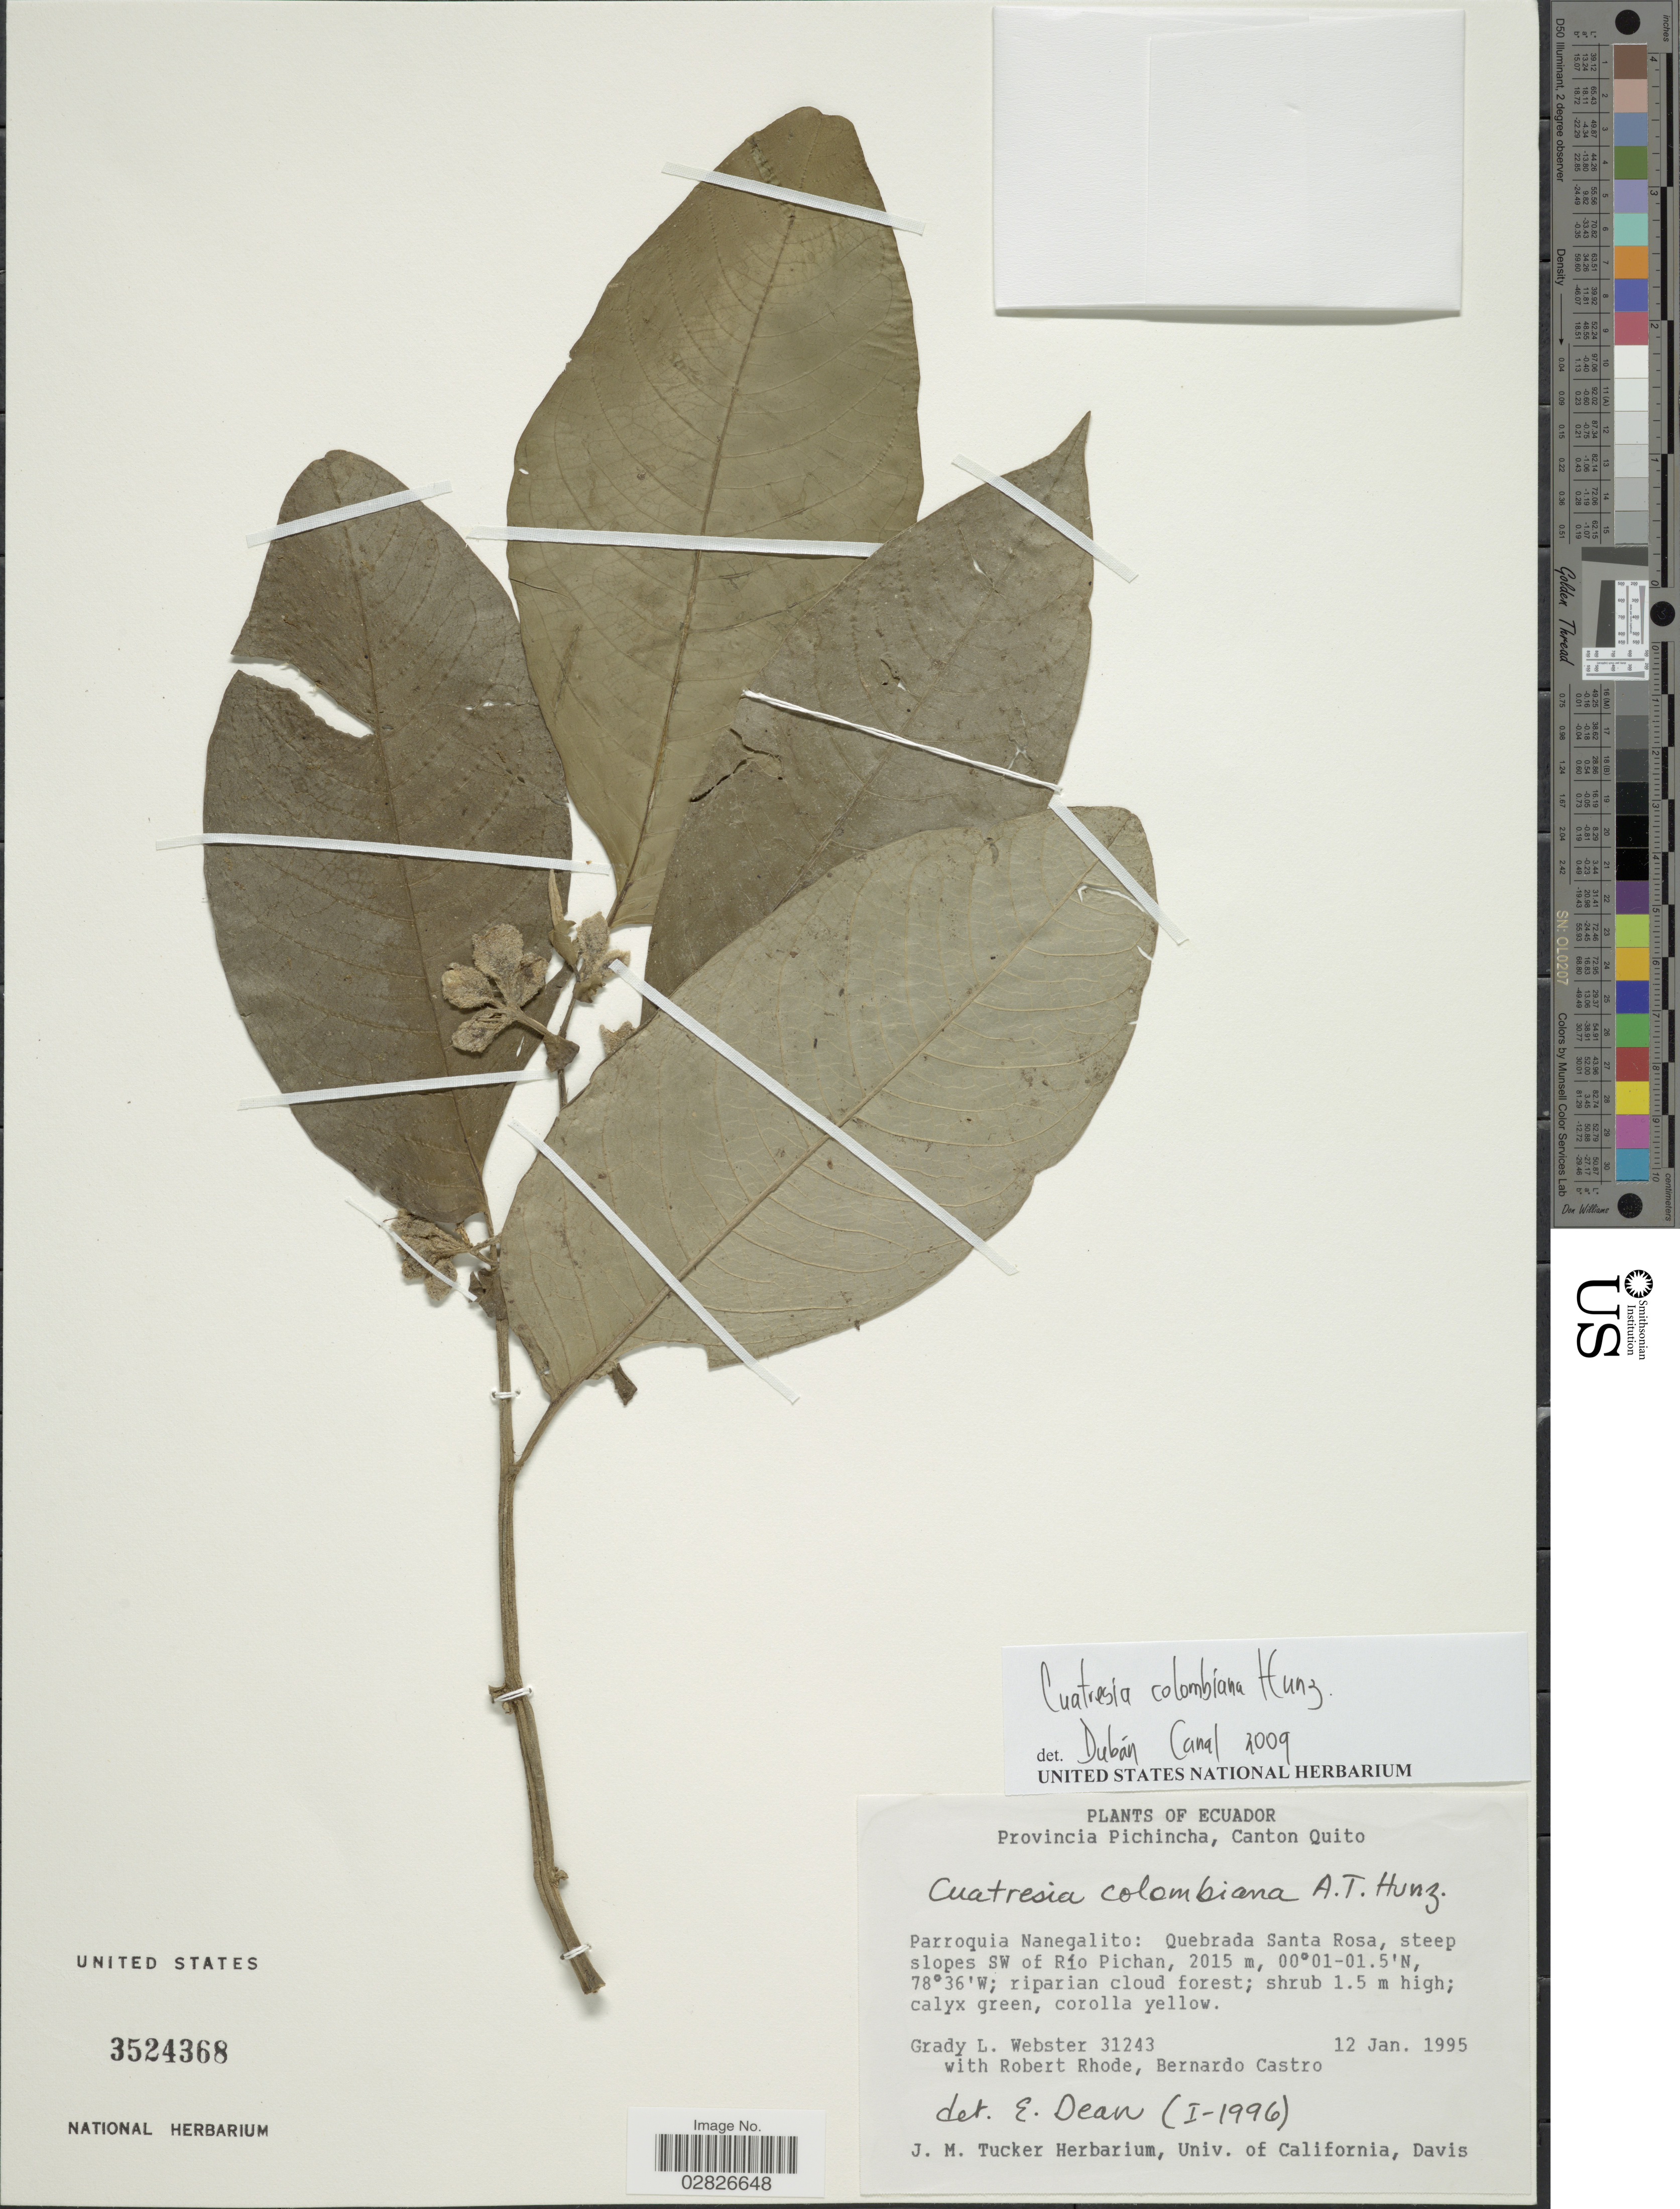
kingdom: Plantae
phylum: Tracheophyta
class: Magnoliopsida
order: Solanales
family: Solanaceae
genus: Cuatresia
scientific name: Cuatresia colombiana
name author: Hunz.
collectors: G. L. Webster, R. Rhode & B. Castro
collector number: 31243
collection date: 1995-01-12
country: Ecuador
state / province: Pichincha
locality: Canton Quito, Parroquia Nanegalito, Quebrada Santa Rosa, steep slopes SW of Río Pichan.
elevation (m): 2015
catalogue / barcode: US 3524368